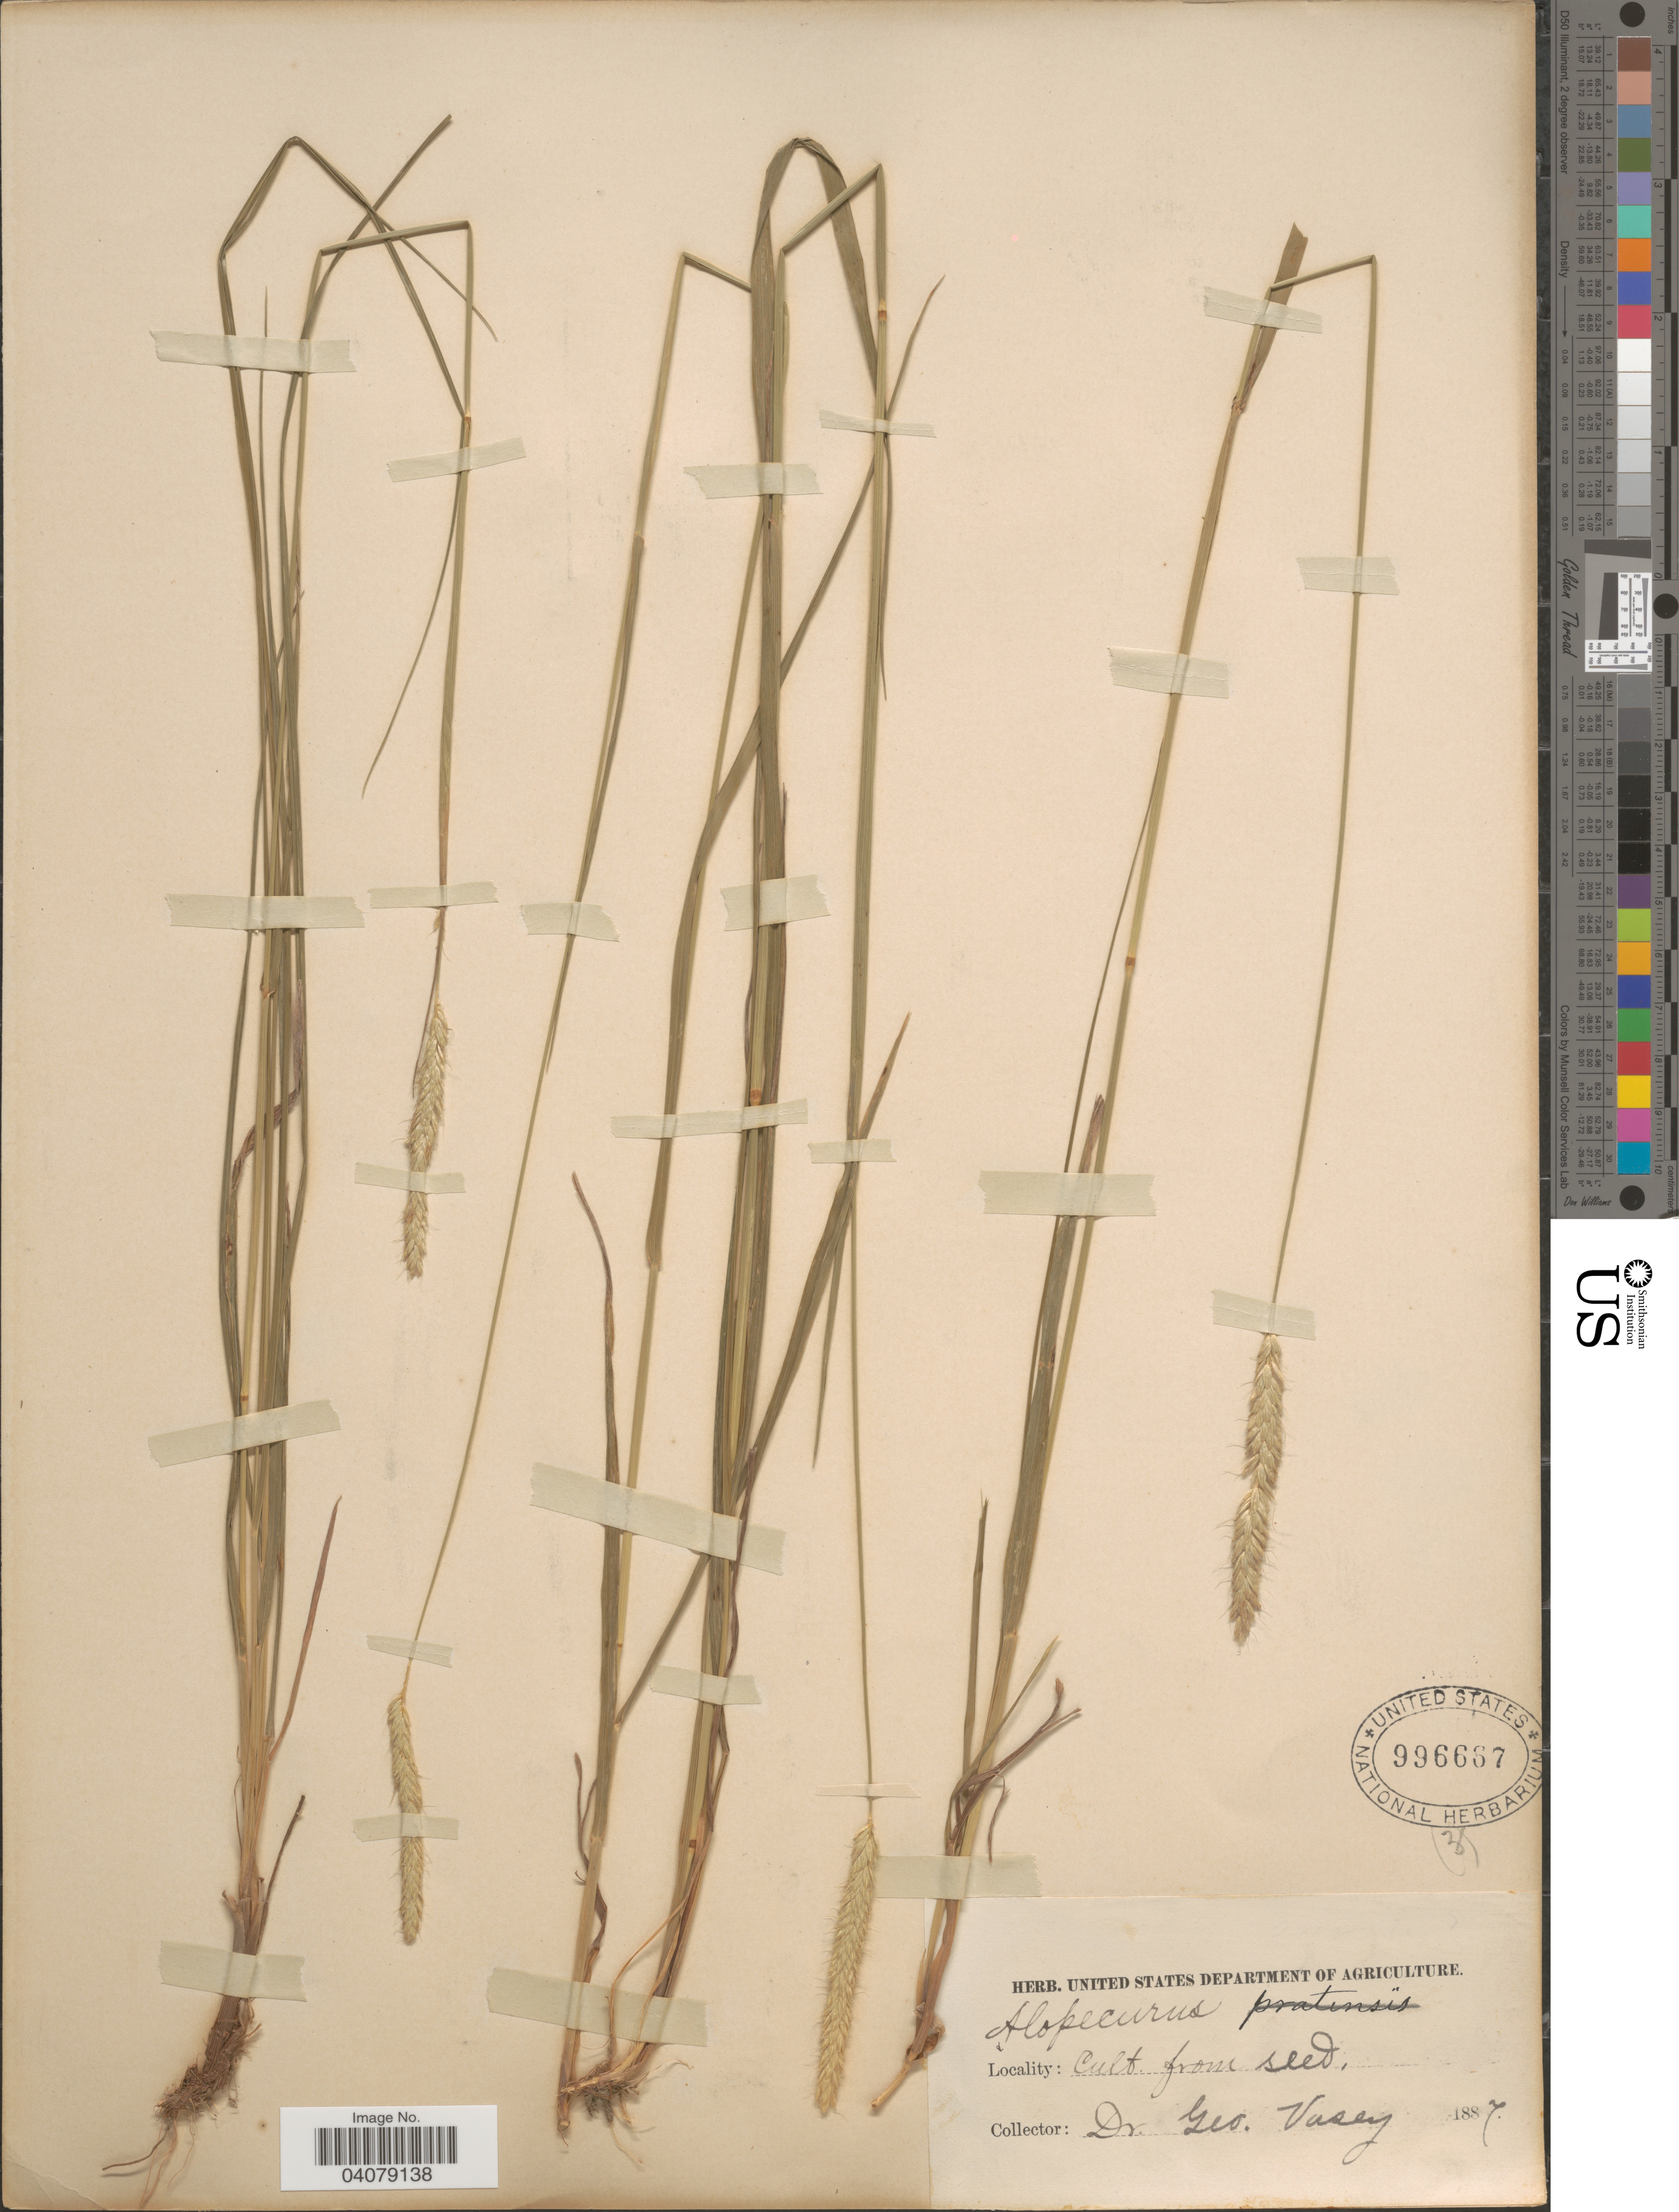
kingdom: Plantae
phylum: Tracheophyta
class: Liliopsida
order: Poales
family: Poaceae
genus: Alopecurus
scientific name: Alopecurus pratensis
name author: L.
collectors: G. Vasey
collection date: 1887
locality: Cult. from seed.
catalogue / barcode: US 996667